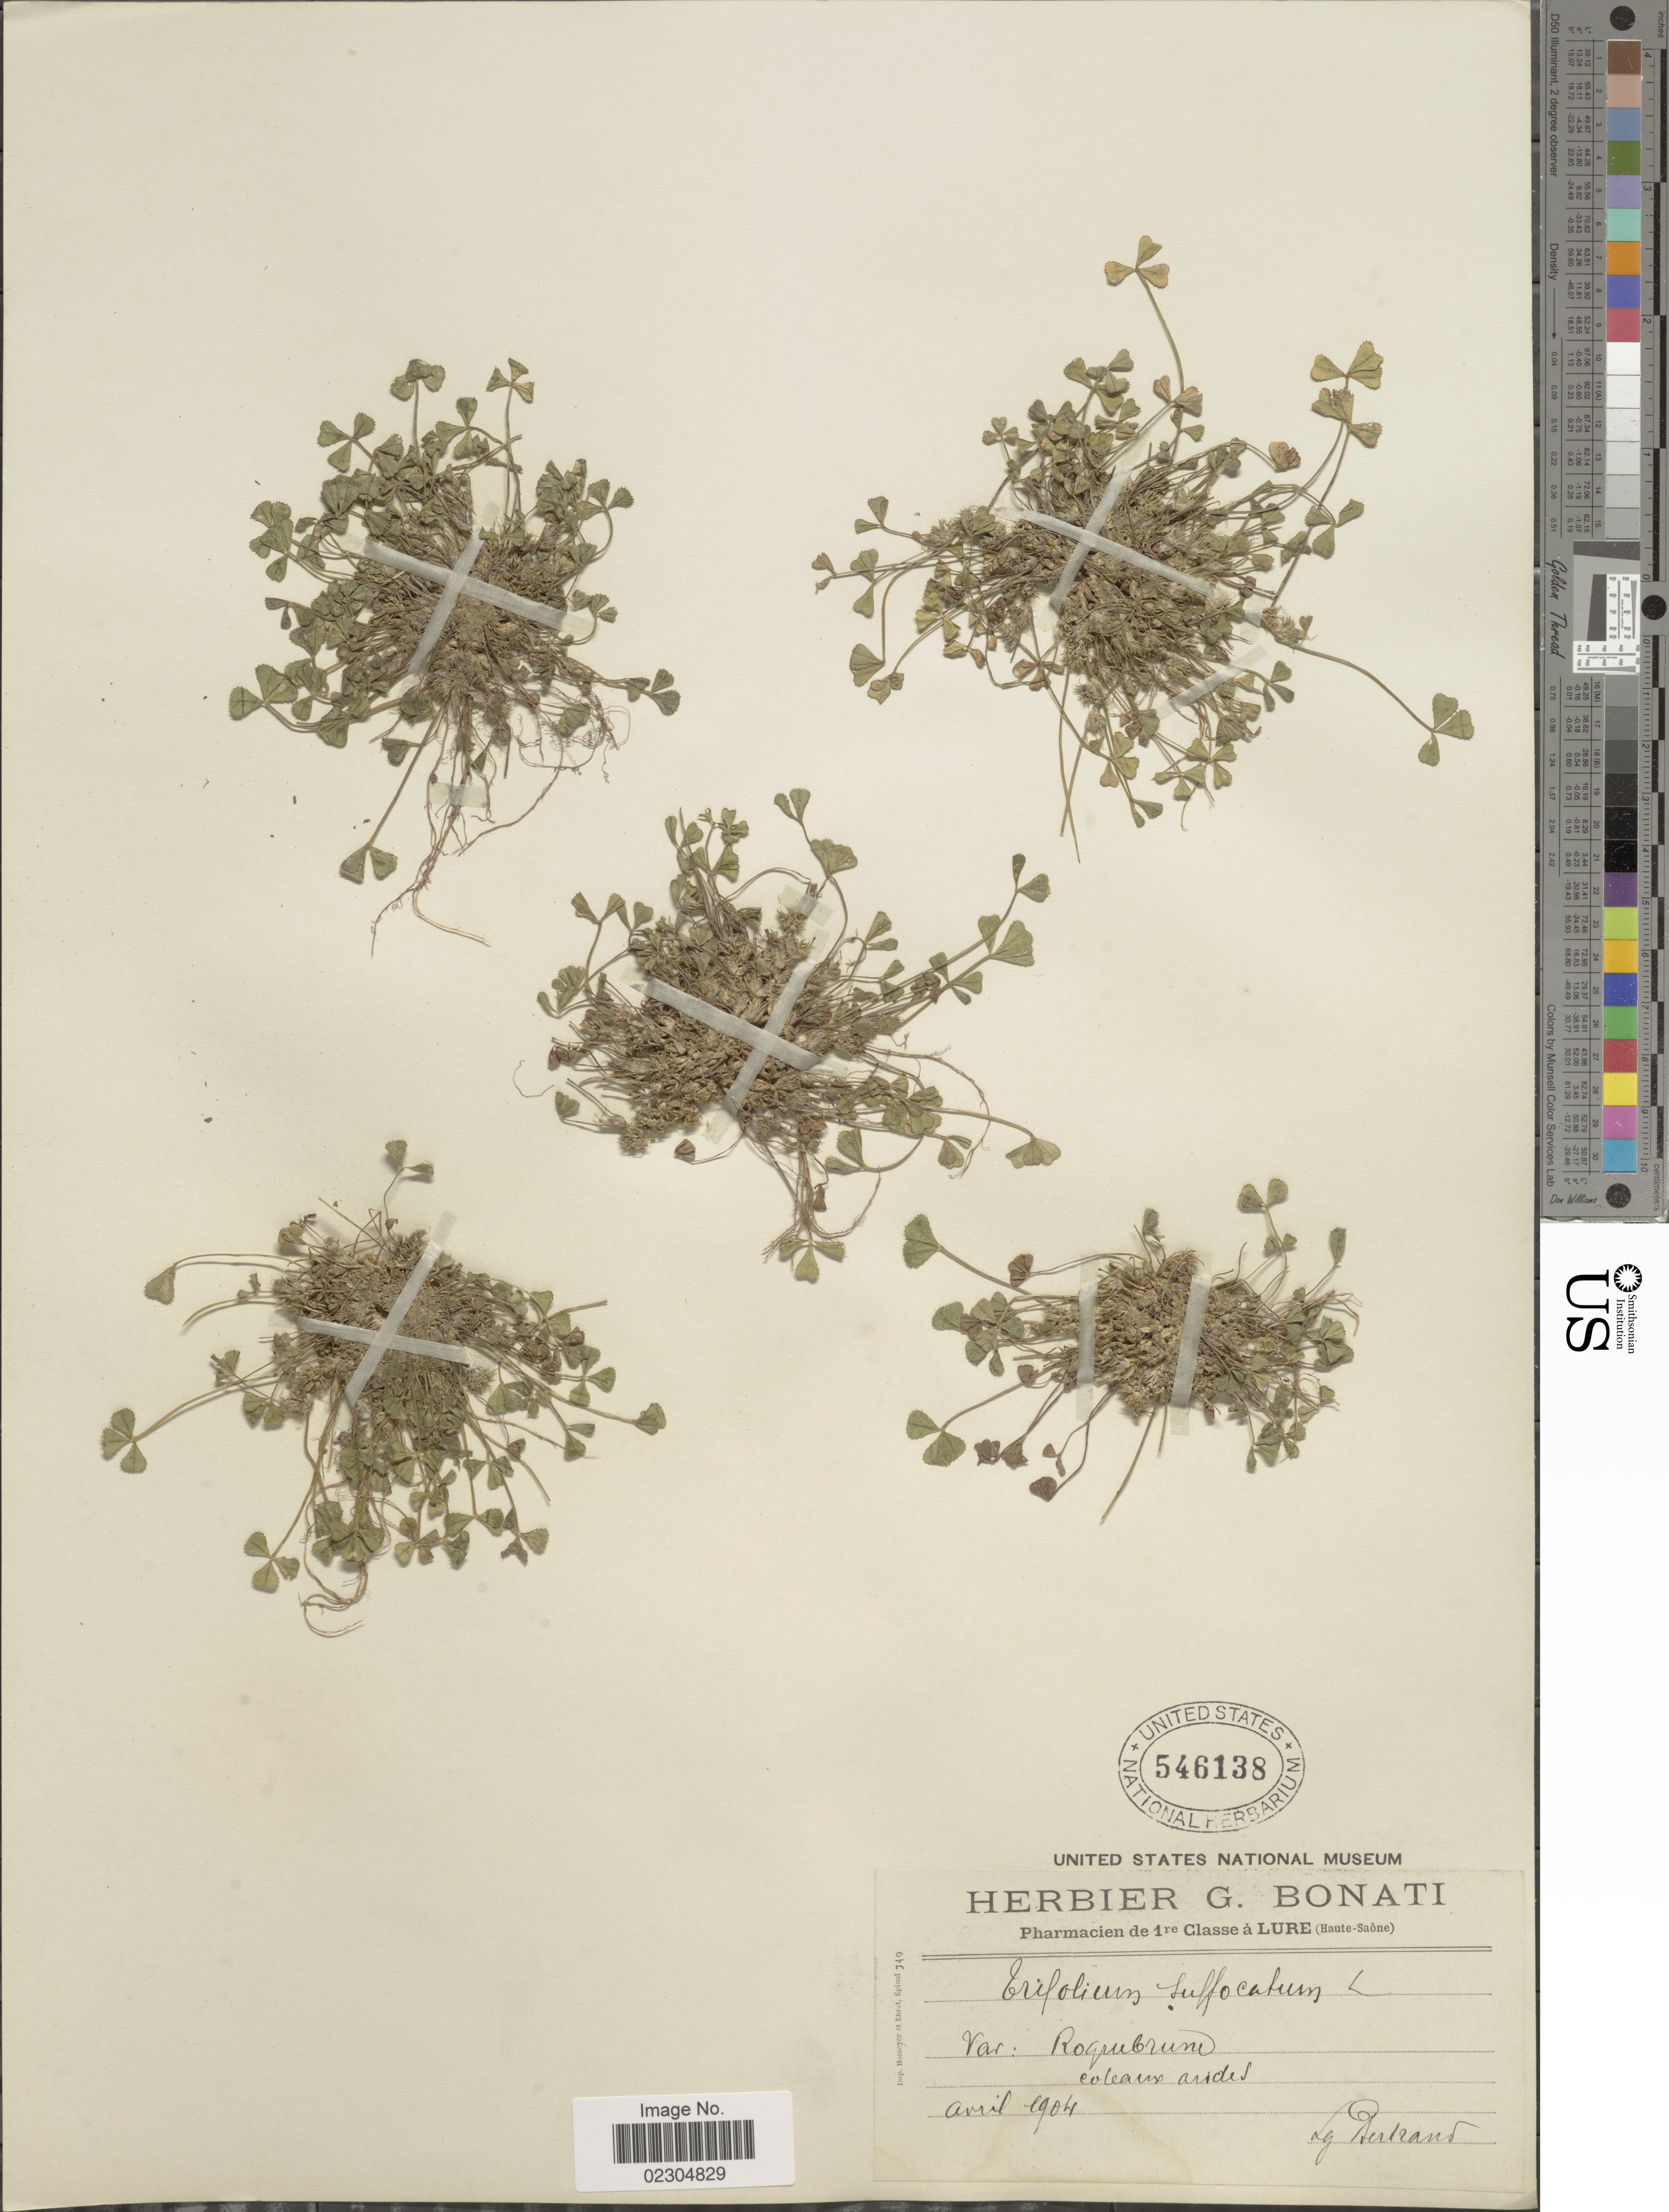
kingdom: Plantae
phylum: Tracheophyta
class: Magnoliopsida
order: Fabales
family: Fabaceae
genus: Trifolium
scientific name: Trifolium suffocatum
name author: L.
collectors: Bertrand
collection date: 1904-04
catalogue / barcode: US 546138